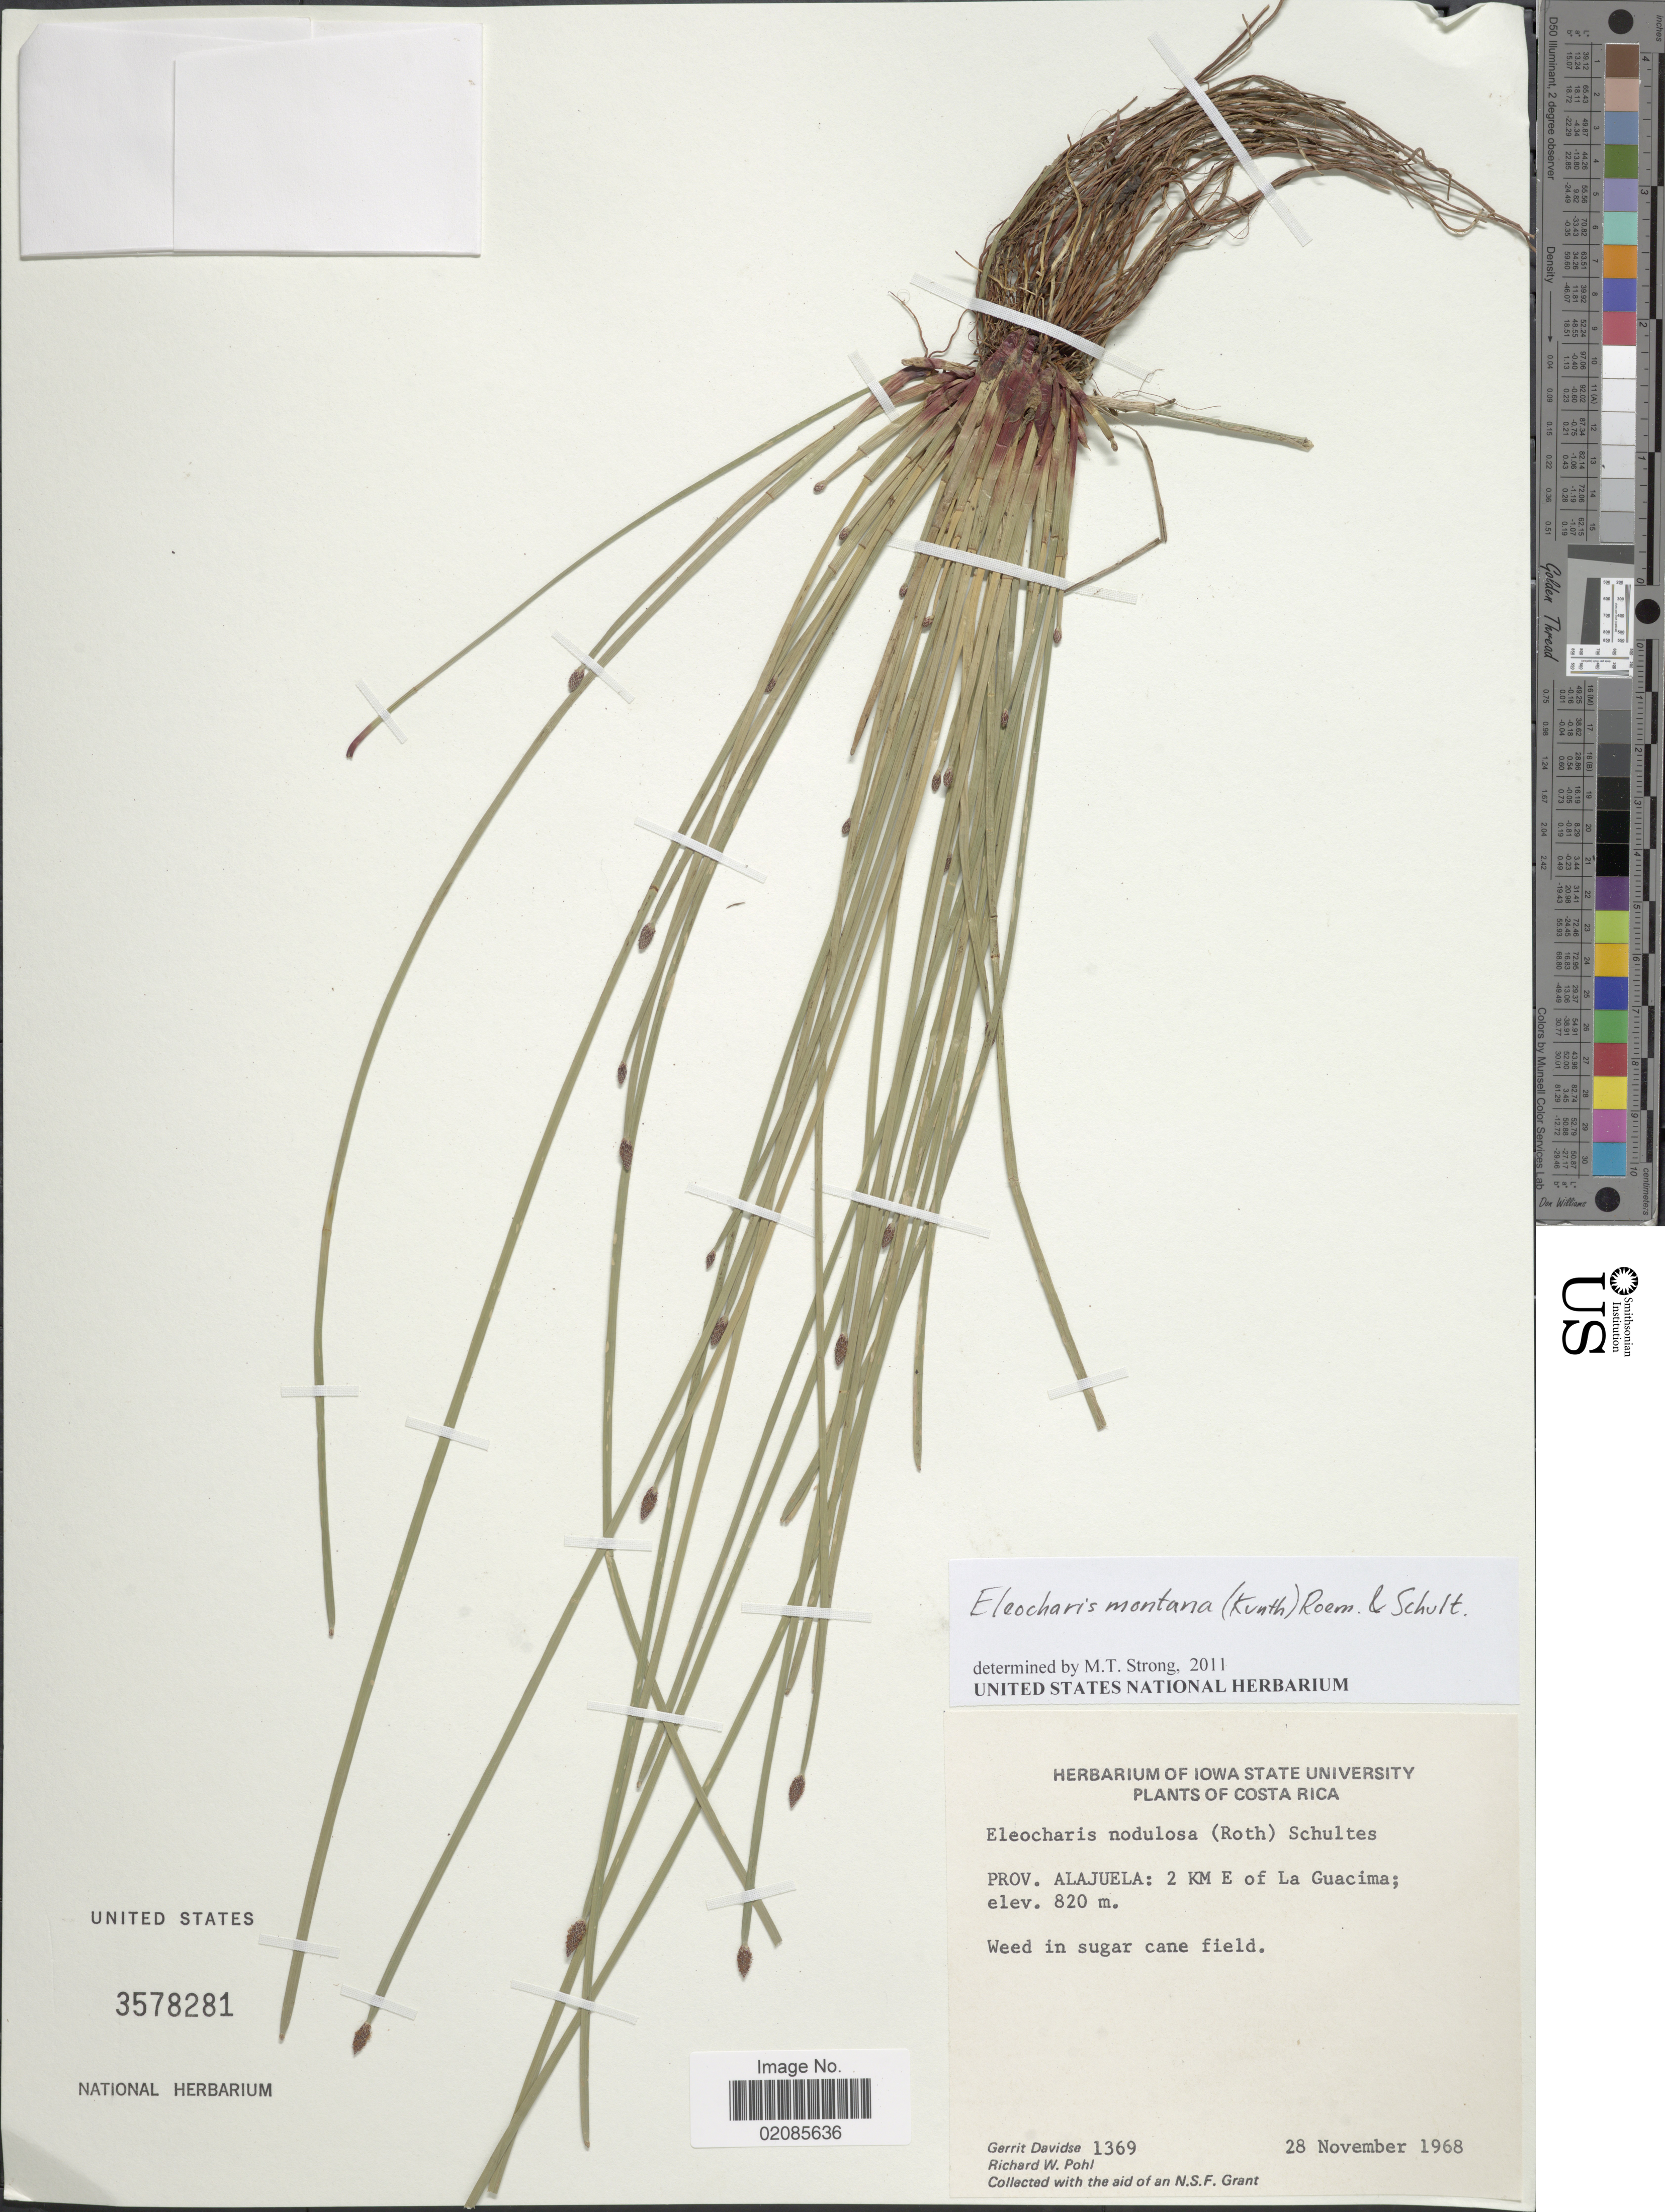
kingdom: Plantae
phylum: Tracheophyta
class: Liliopsida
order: Poales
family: Cyperaceae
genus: Eleocharis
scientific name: Eleocharis montana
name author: (Kunth) Roem. & Schult.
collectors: G. Davidse & R. W. Pohl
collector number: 1369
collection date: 1968-11-28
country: Costa Rica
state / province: Alajuela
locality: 2 Km E of La Guacima, weed in sugar cane field.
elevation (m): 820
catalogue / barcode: US 3578281